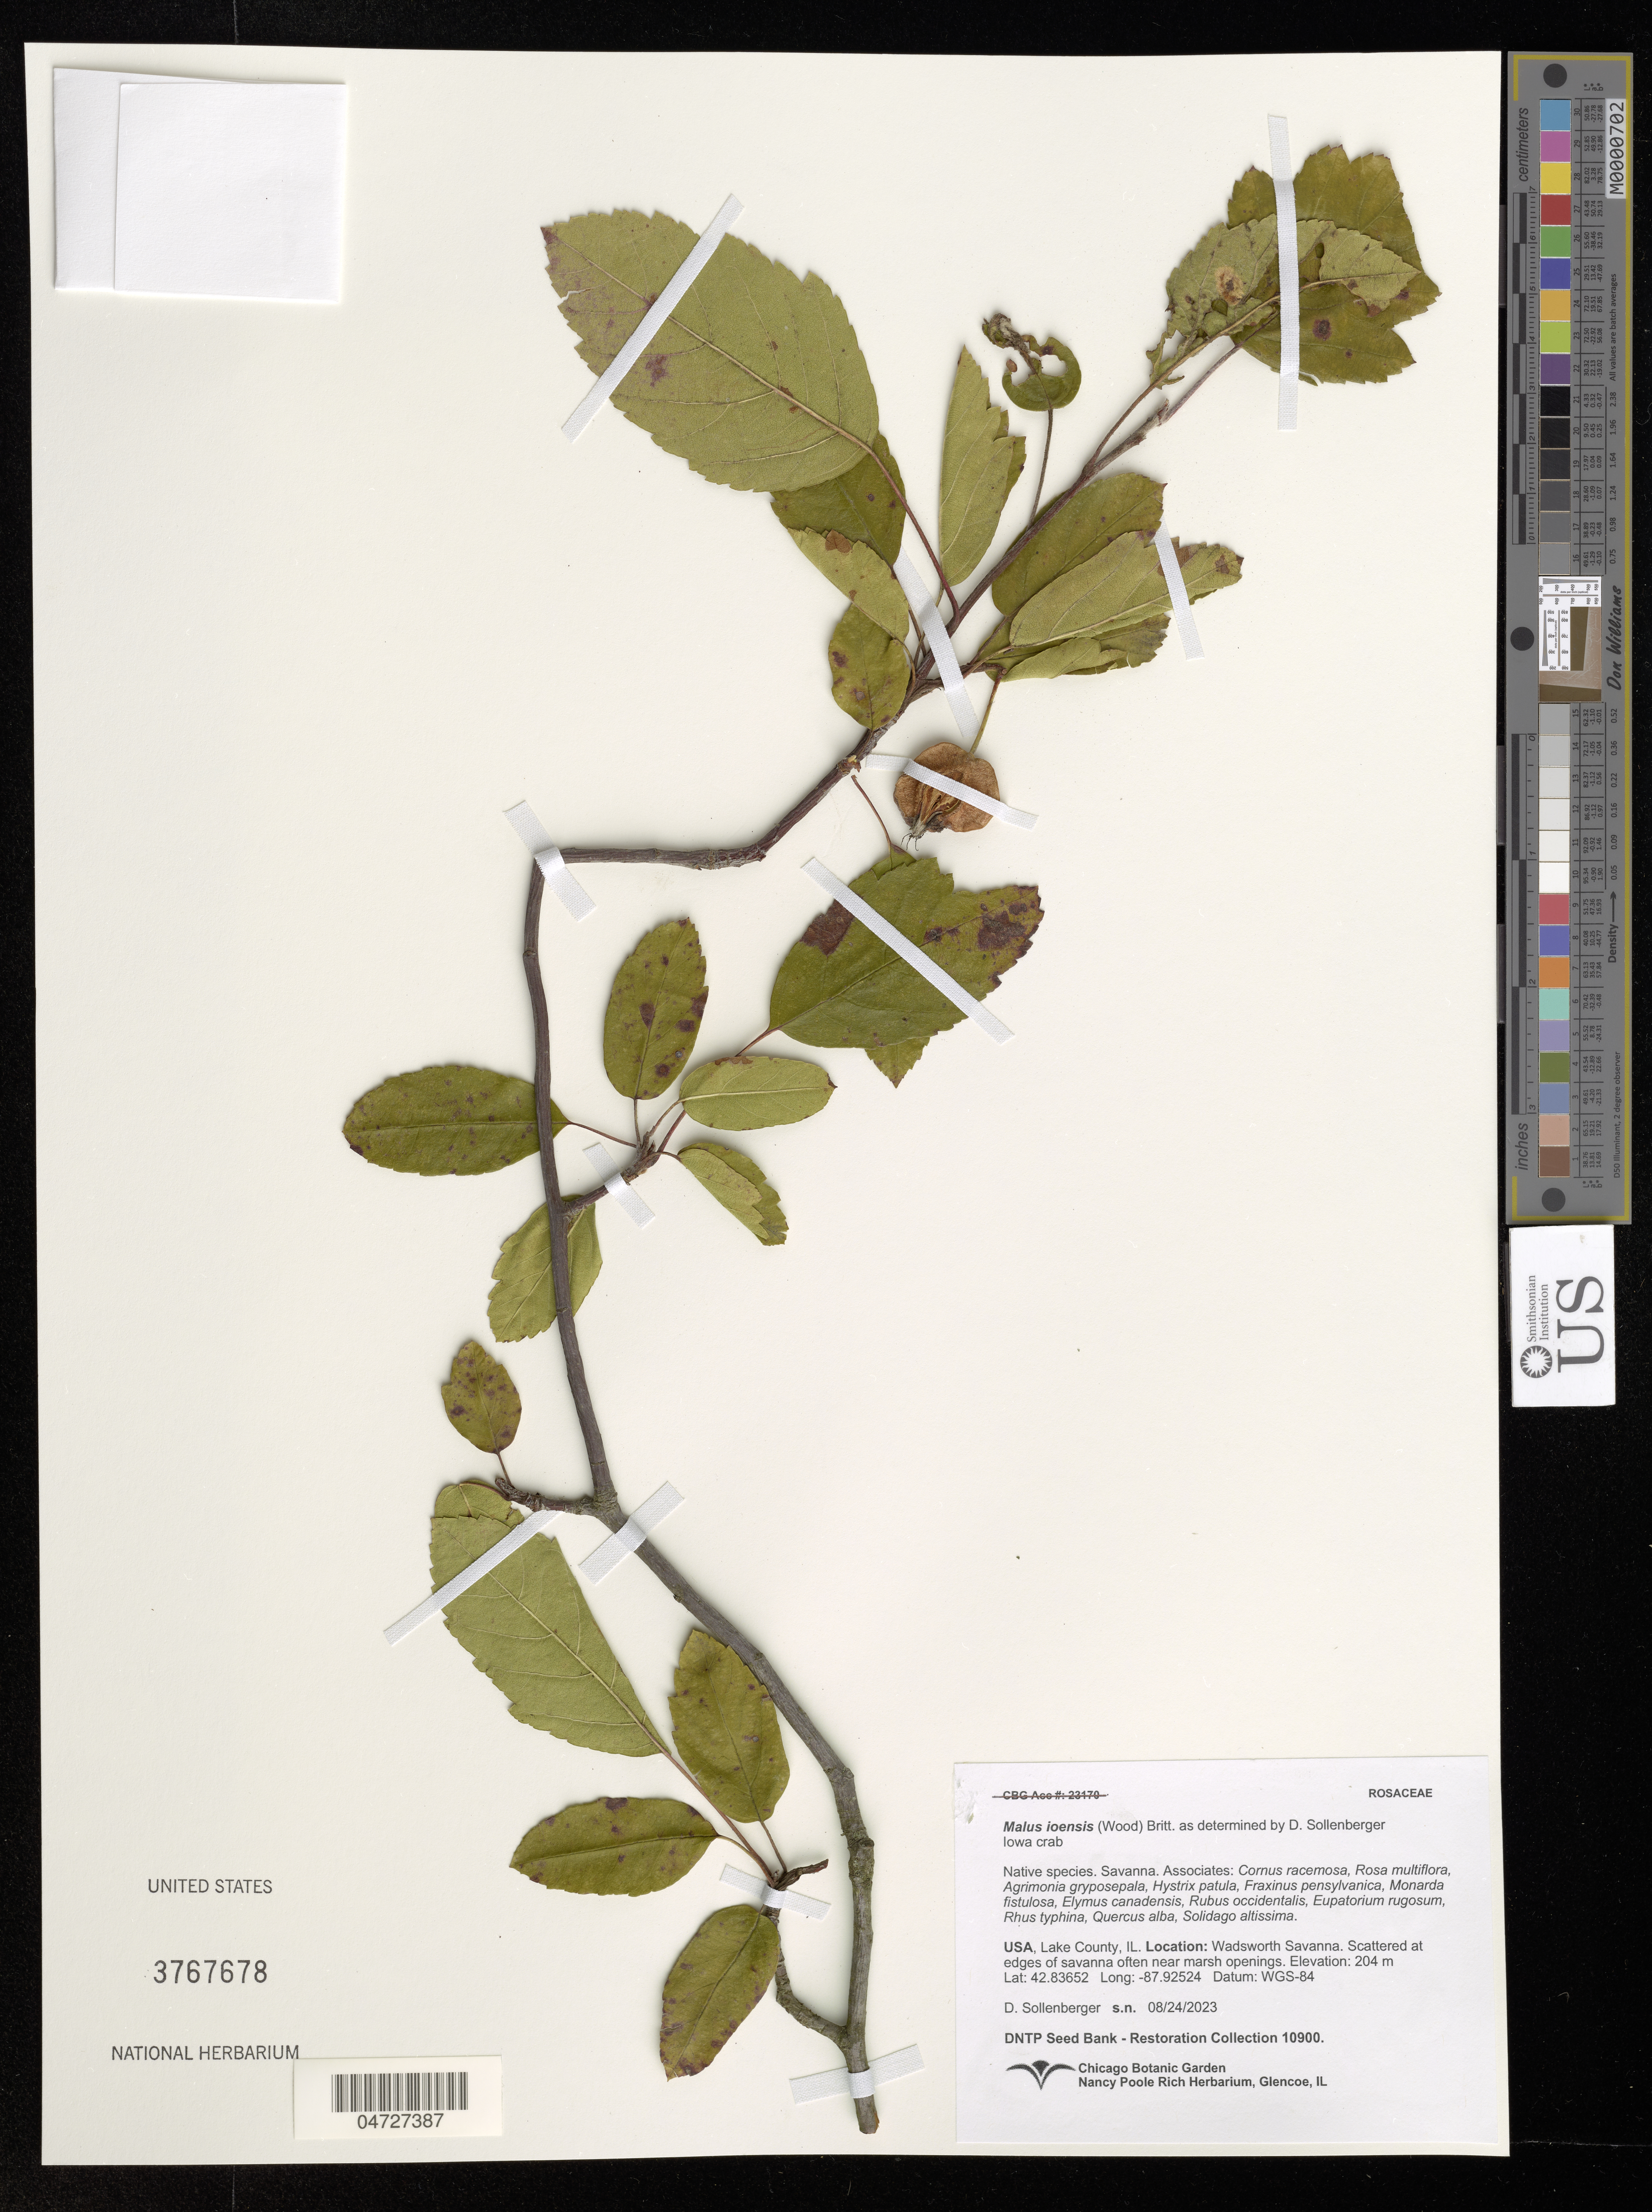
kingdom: Plantae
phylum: Tracheophyta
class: Magnoliopsida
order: Rosales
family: Rosaceae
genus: Malus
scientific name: Malus ioensis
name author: (Alph. Wood) Britton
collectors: D. Sollenberger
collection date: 2023-08-24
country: United States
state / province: Illinois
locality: Lake County. Wadsworth Savanna. Scattered at edges of savanna often near marsh openings.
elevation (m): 204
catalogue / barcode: US 3767678